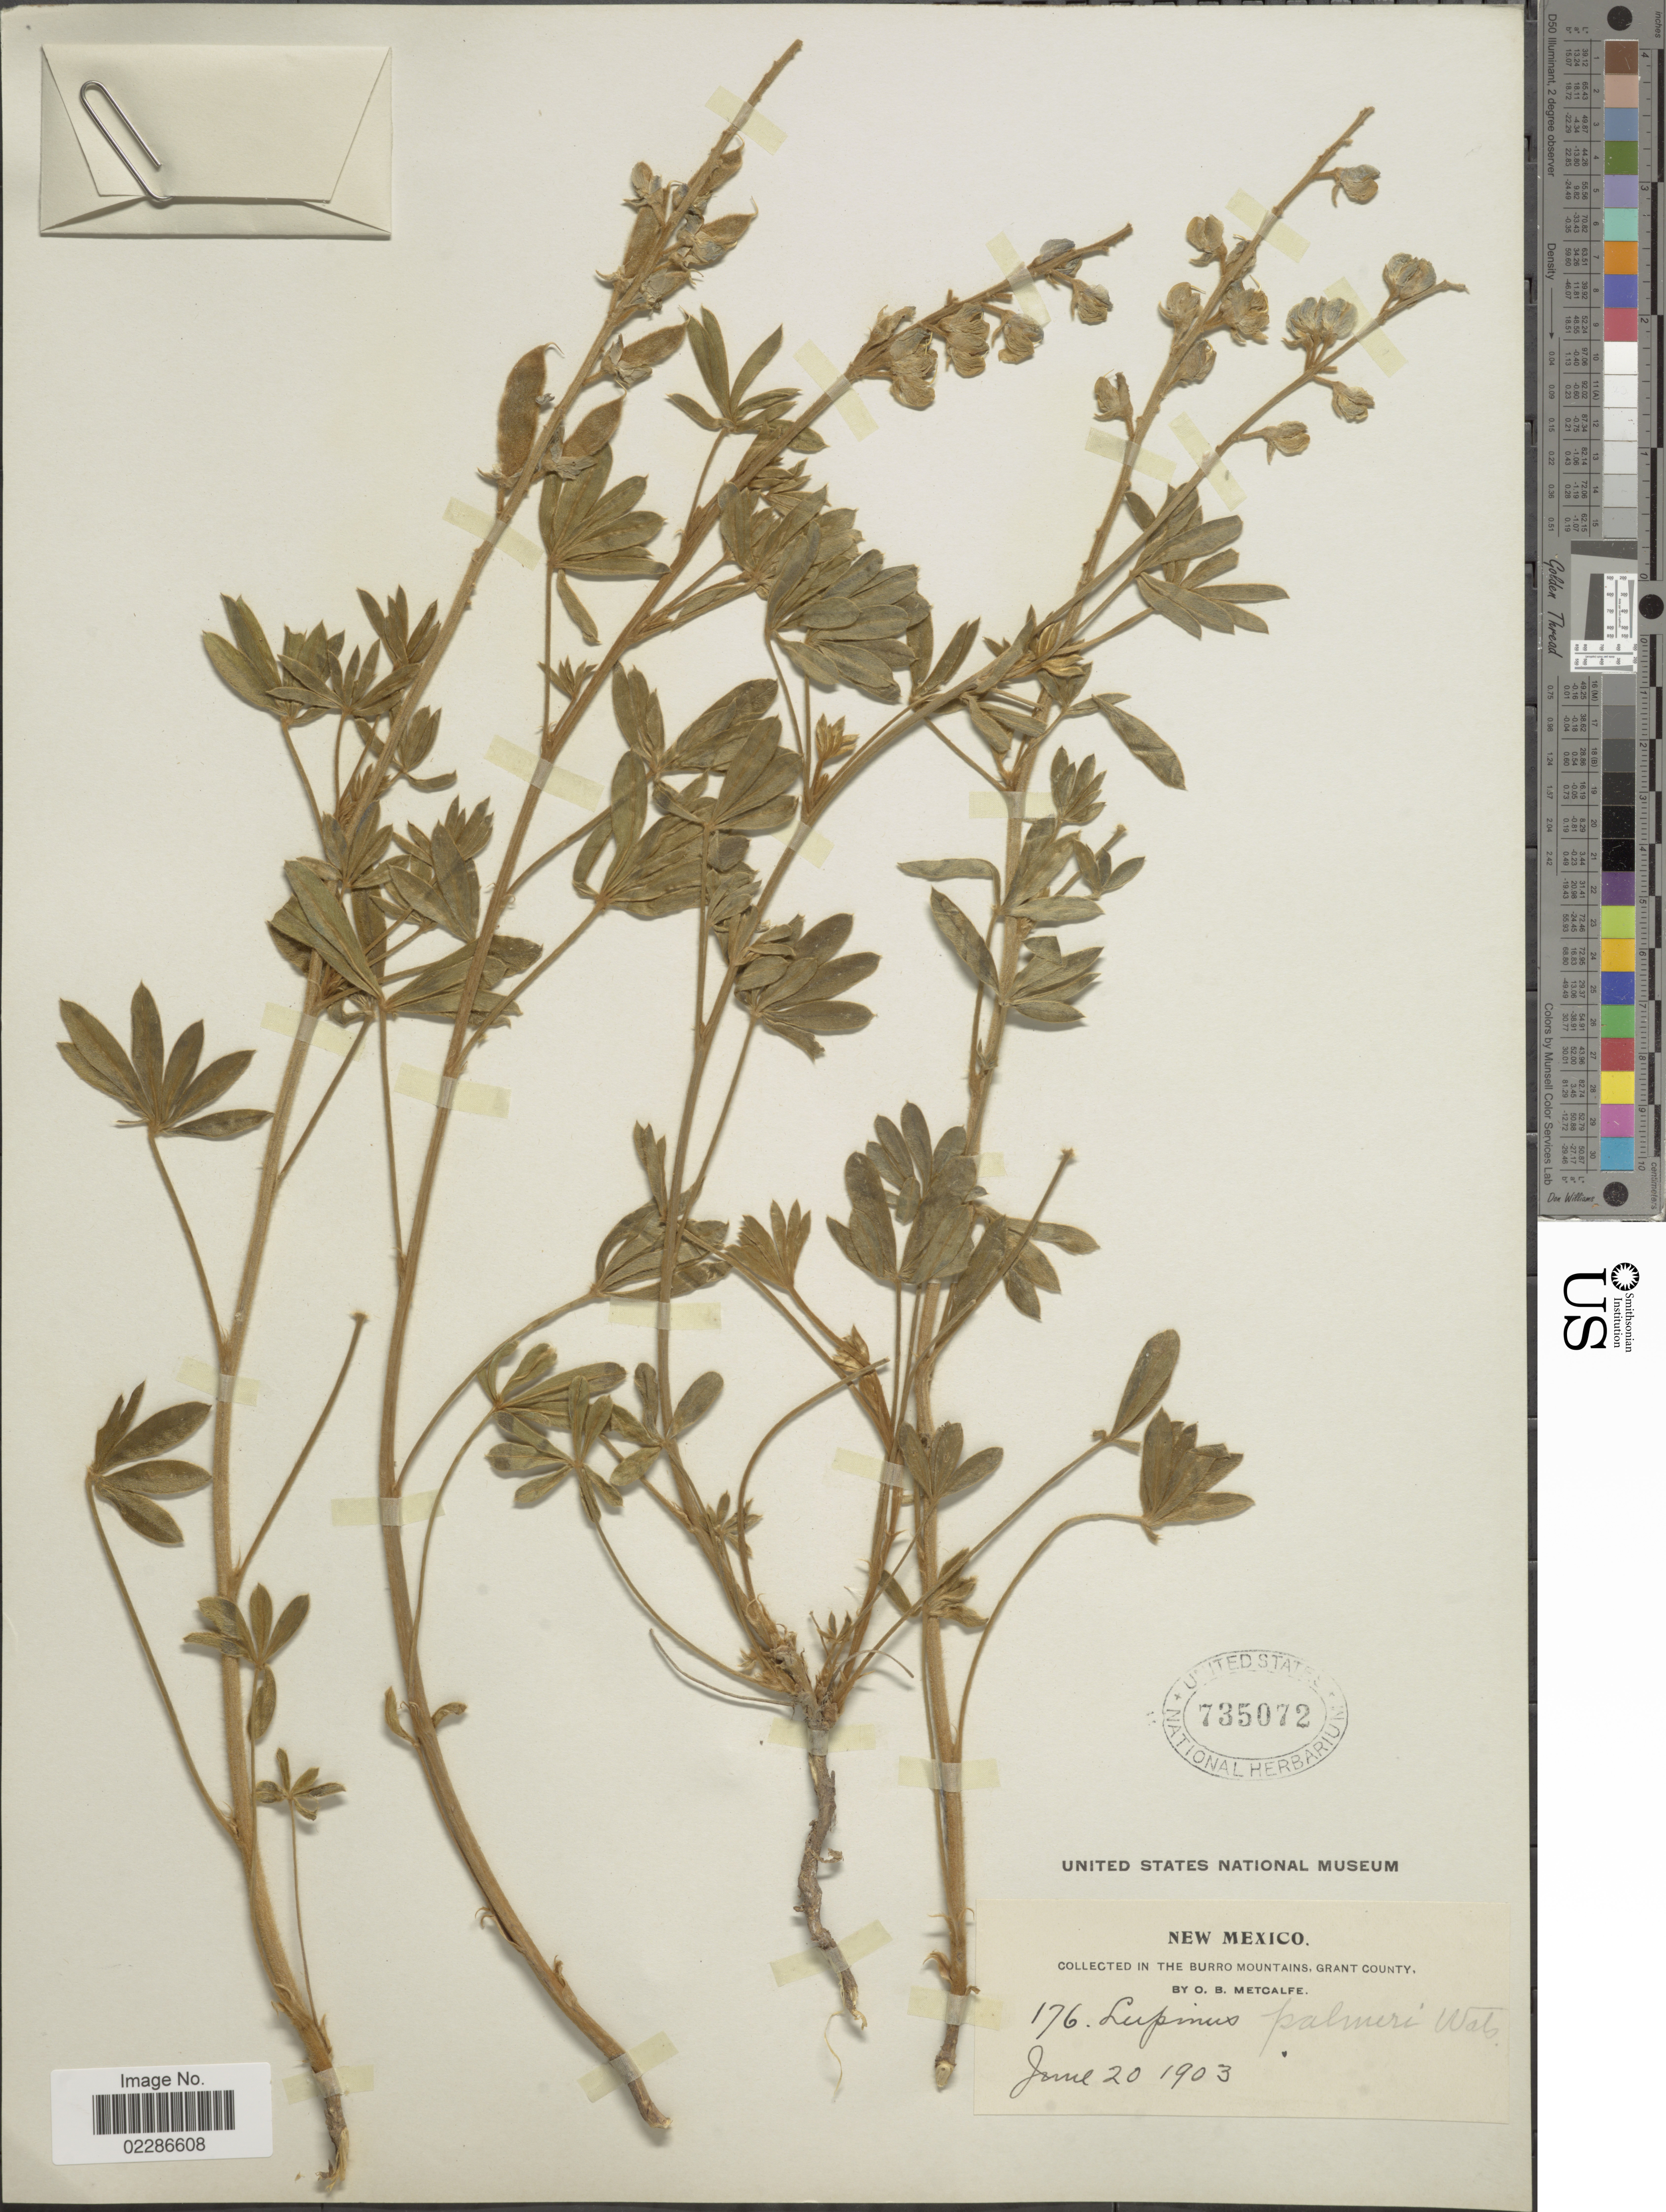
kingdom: Plantae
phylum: Tracheophyta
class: Magnoliopsida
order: Fabales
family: Fabaceae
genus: Lupinus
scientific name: Lupinus palmeri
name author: S. Watson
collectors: O. B. Metcalfe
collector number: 176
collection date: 1903-06-20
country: United States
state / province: New Mexico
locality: In the Burro Mountains, Grant County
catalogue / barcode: US 735072